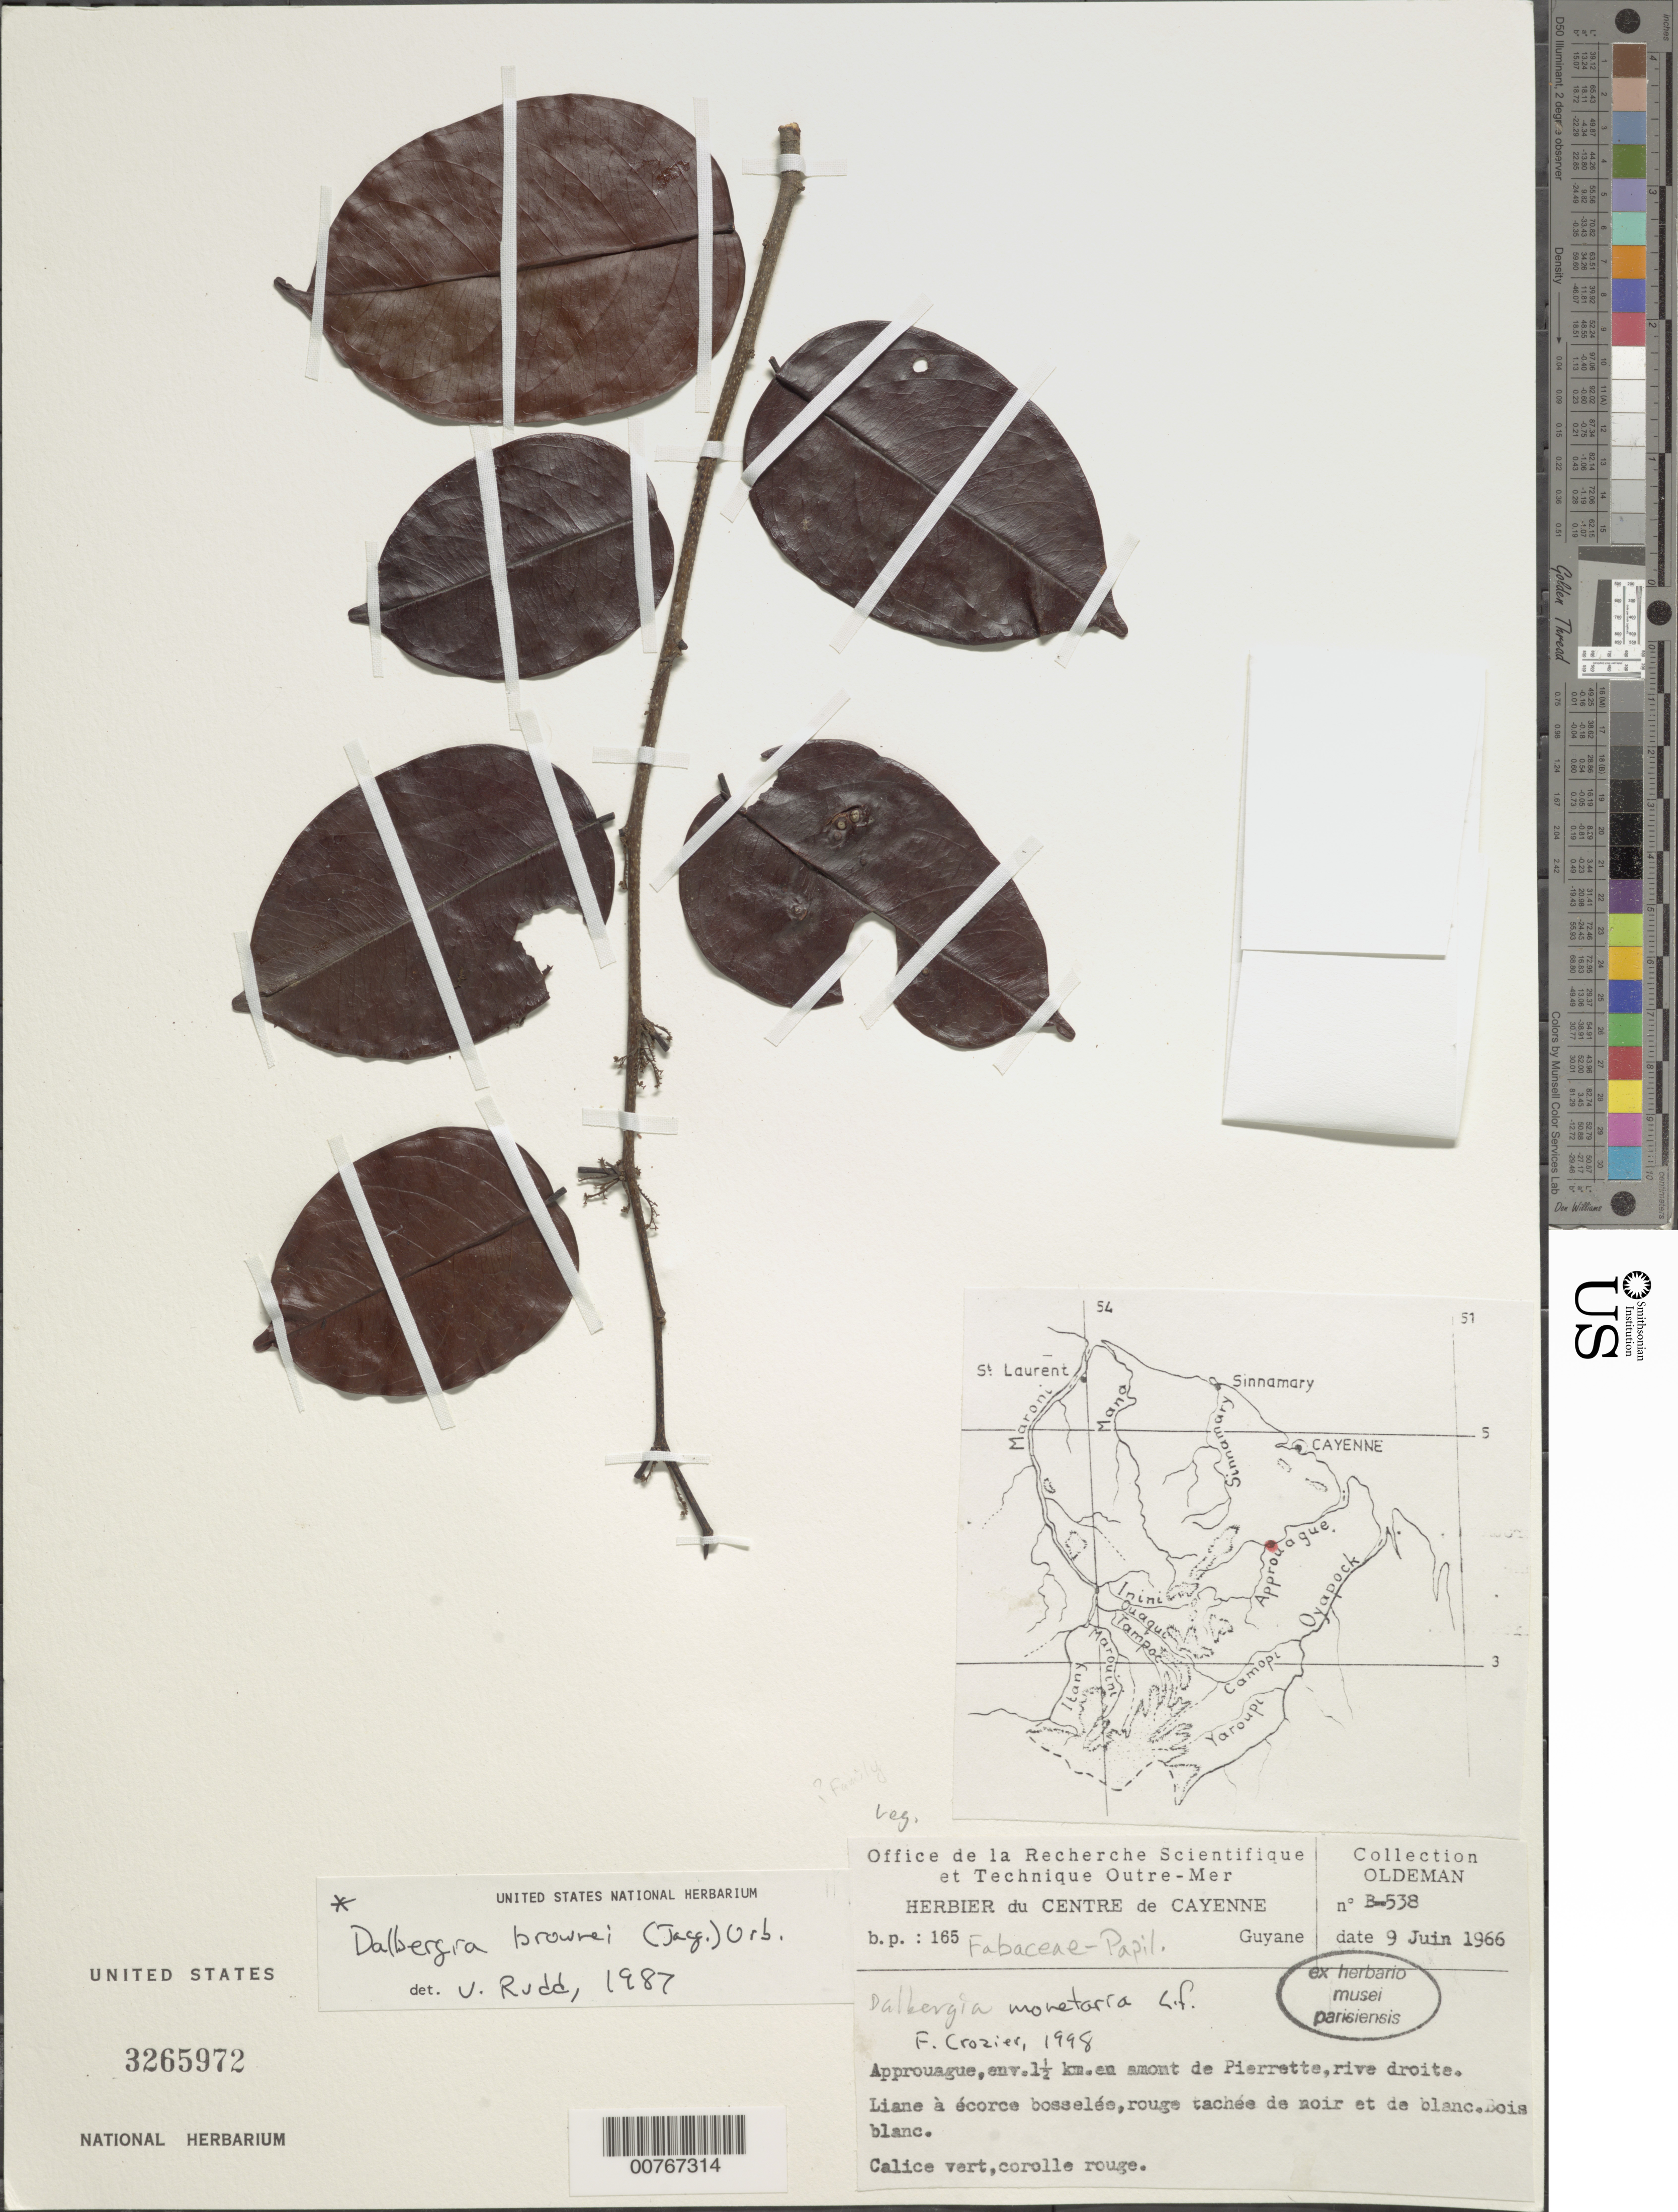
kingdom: Plantae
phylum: Tracheophyta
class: Magnoliopsida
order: Fabales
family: Fabaceae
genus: Dalbergia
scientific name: Dalbergia monetaria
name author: L. f.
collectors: -- Oldeman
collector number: B-538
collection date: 1966-06-09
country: French Guiana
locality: Approuague, env. 1 1/2km en mont de Pierette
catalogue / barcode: US 3265972